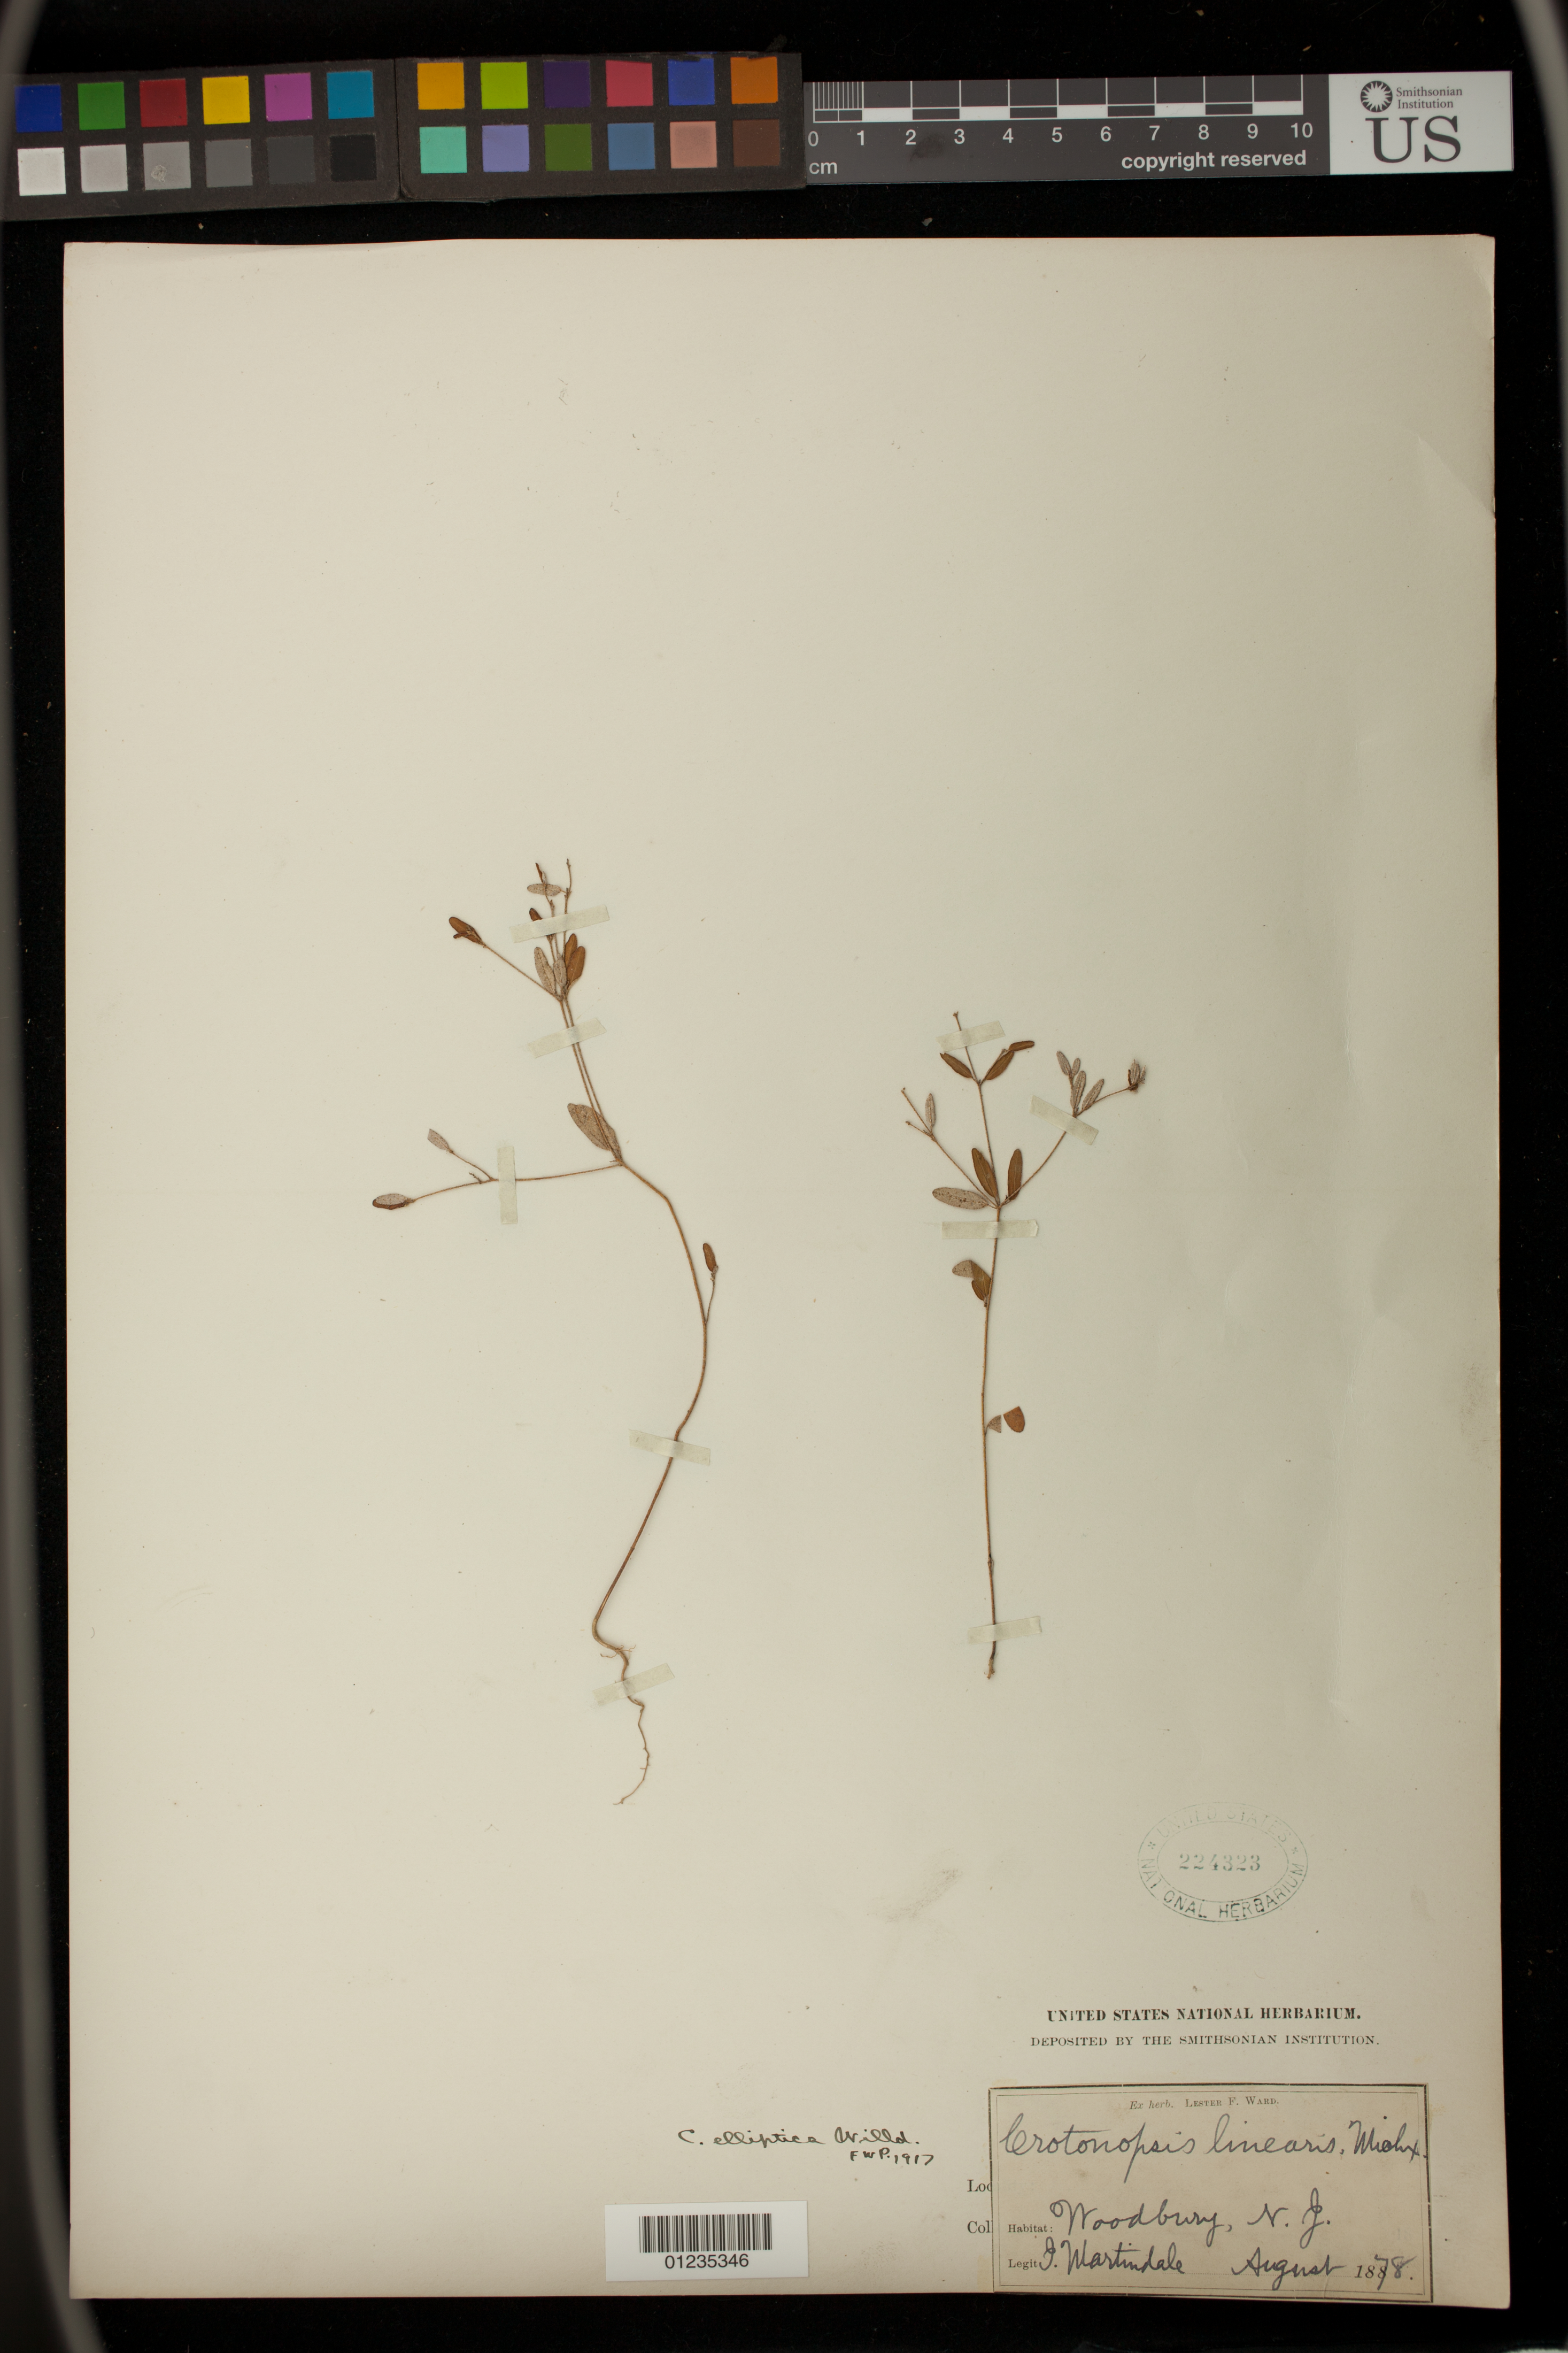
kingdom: Plantae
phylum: Tracheophyta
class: Magnoliopsida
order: Malpighiales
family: Euphorbiaceae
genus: Crotonopsis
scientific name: Crotonopsis elliptica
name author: Willd.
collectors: I. Martindale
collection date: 1878-08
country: United States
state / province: New Jersey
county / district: Gloucester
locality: Woodbury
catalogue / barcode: US 224323